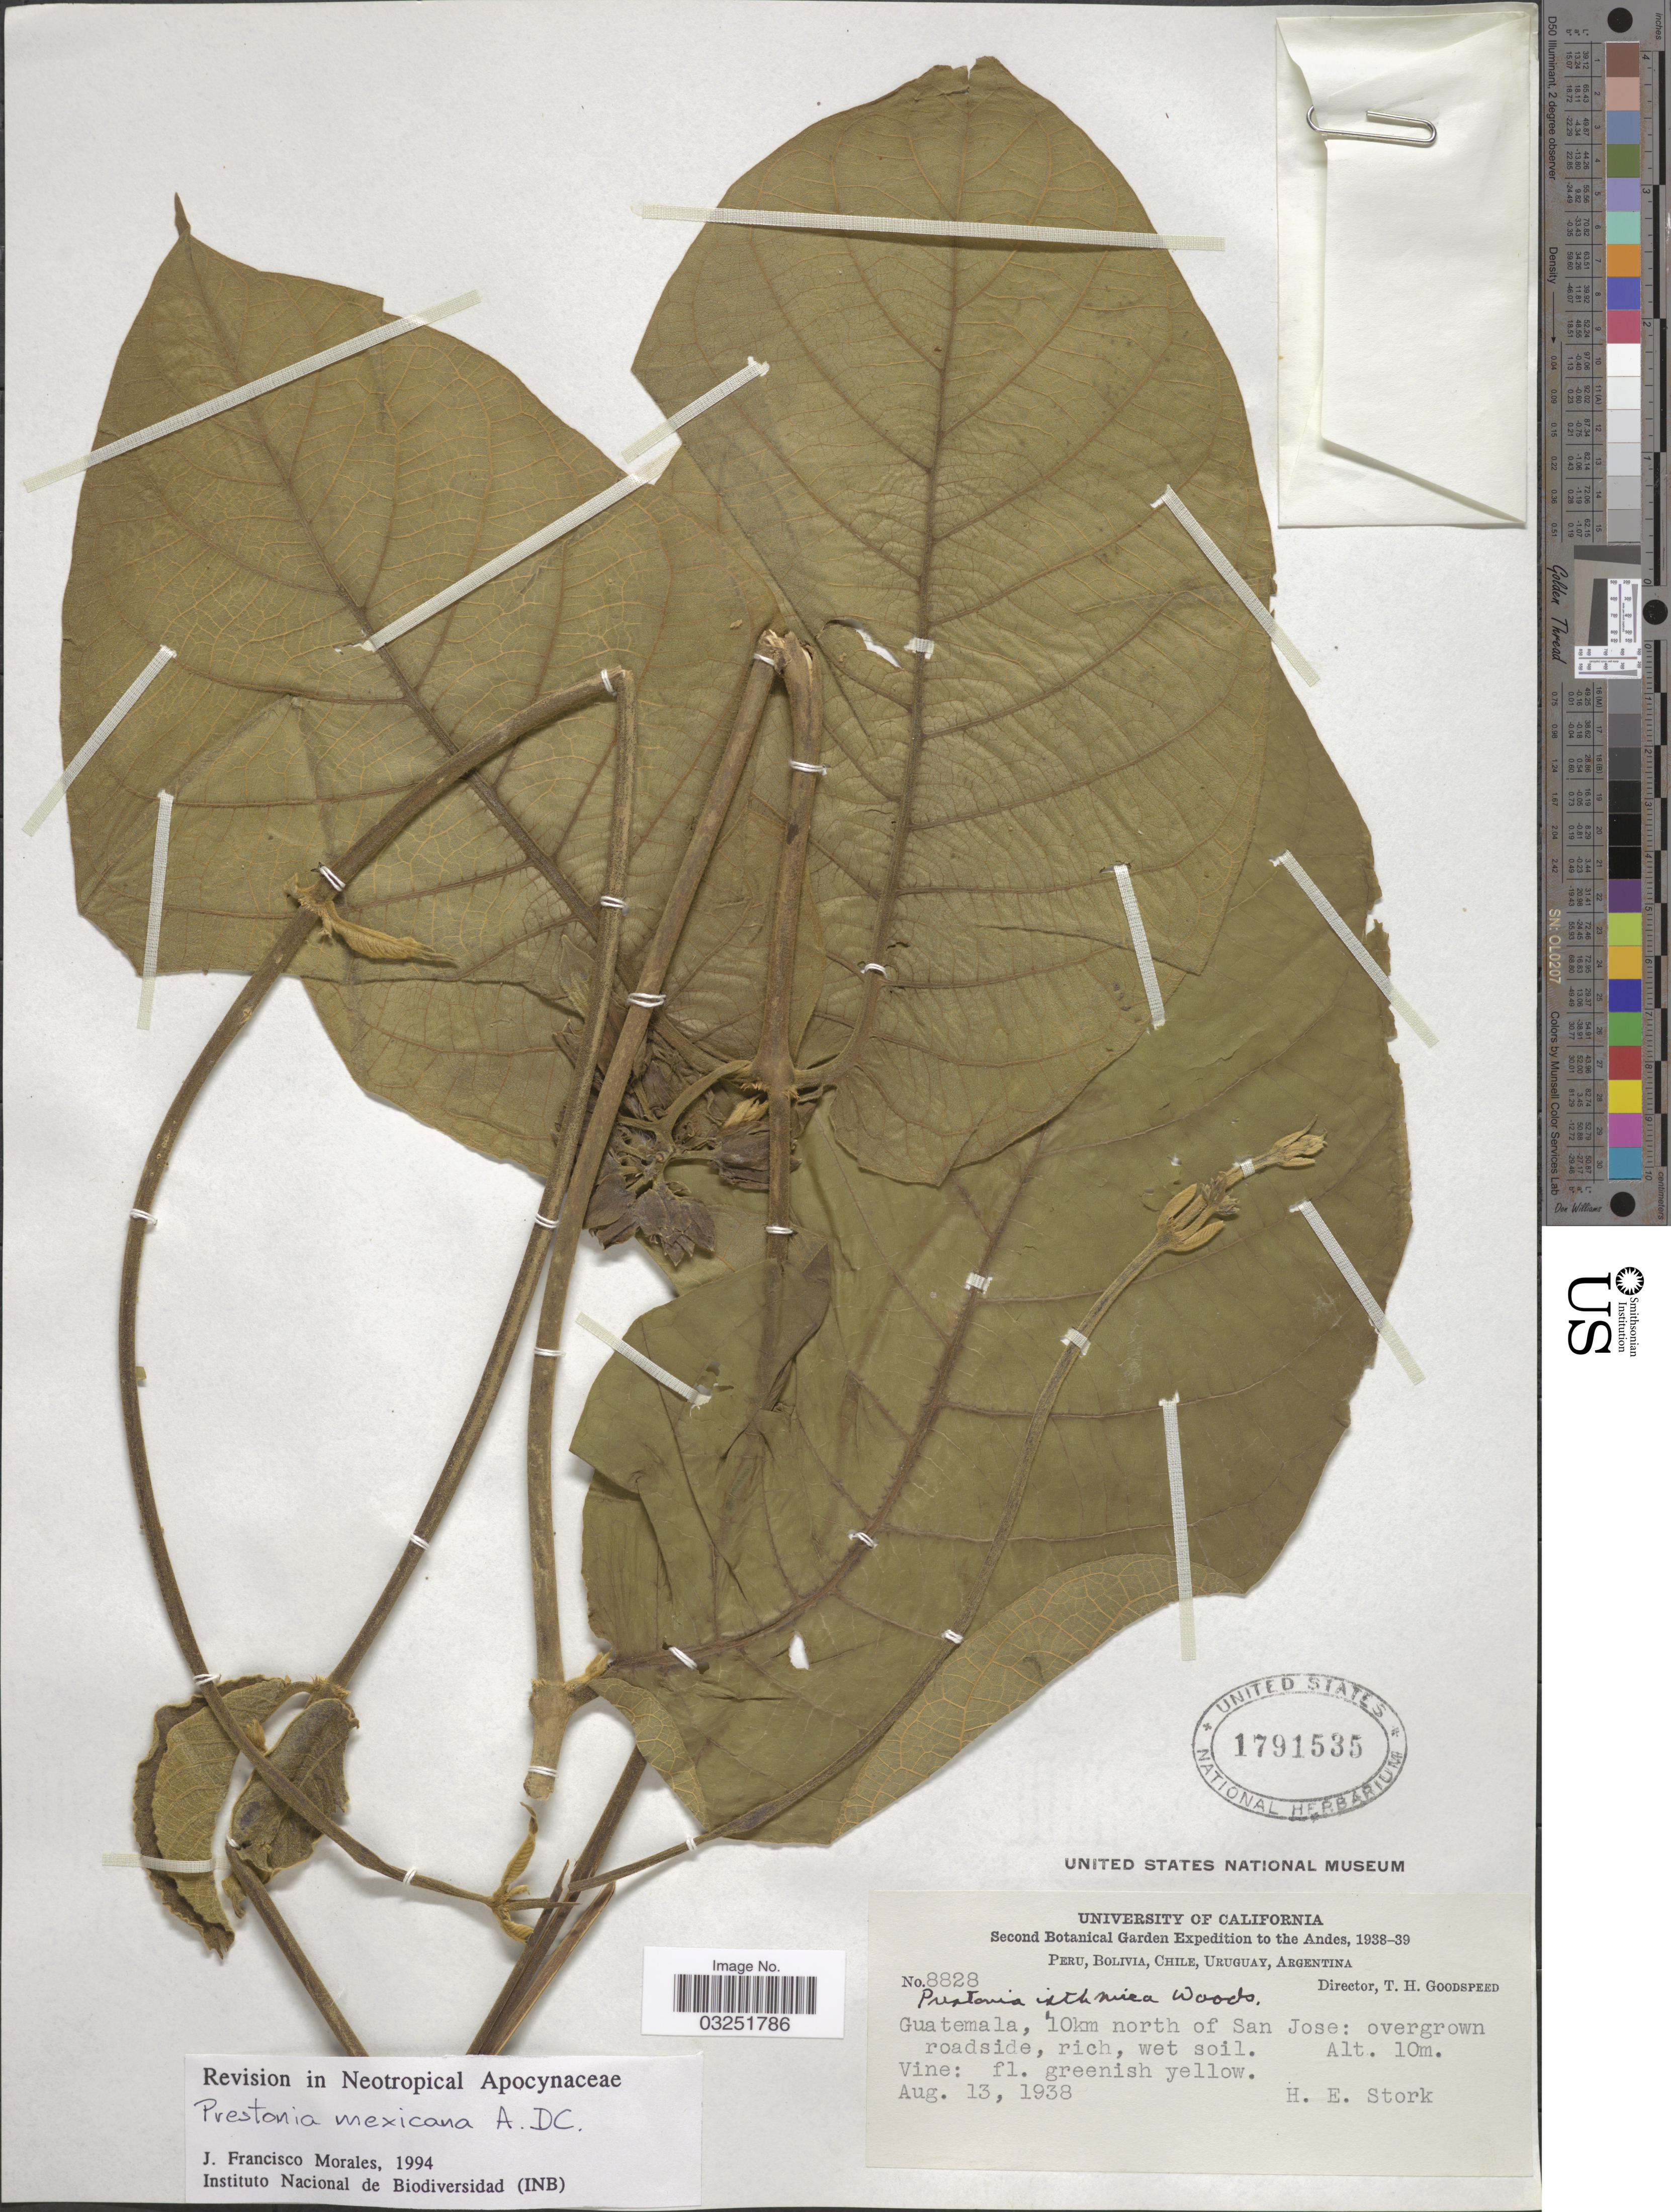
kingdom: Plantae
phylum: Tracheophyta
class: Magnoliopsida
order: Gentianales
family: Apocynaceae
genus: Prestonia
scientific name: Prestonia mexicana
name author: DC.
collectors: H. E. Stork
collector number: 8828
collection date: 1938-08-13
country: Guatemala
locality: Guatemala, 10km north of San Jose, The Andes.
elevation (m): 10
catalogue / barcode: US 1791535